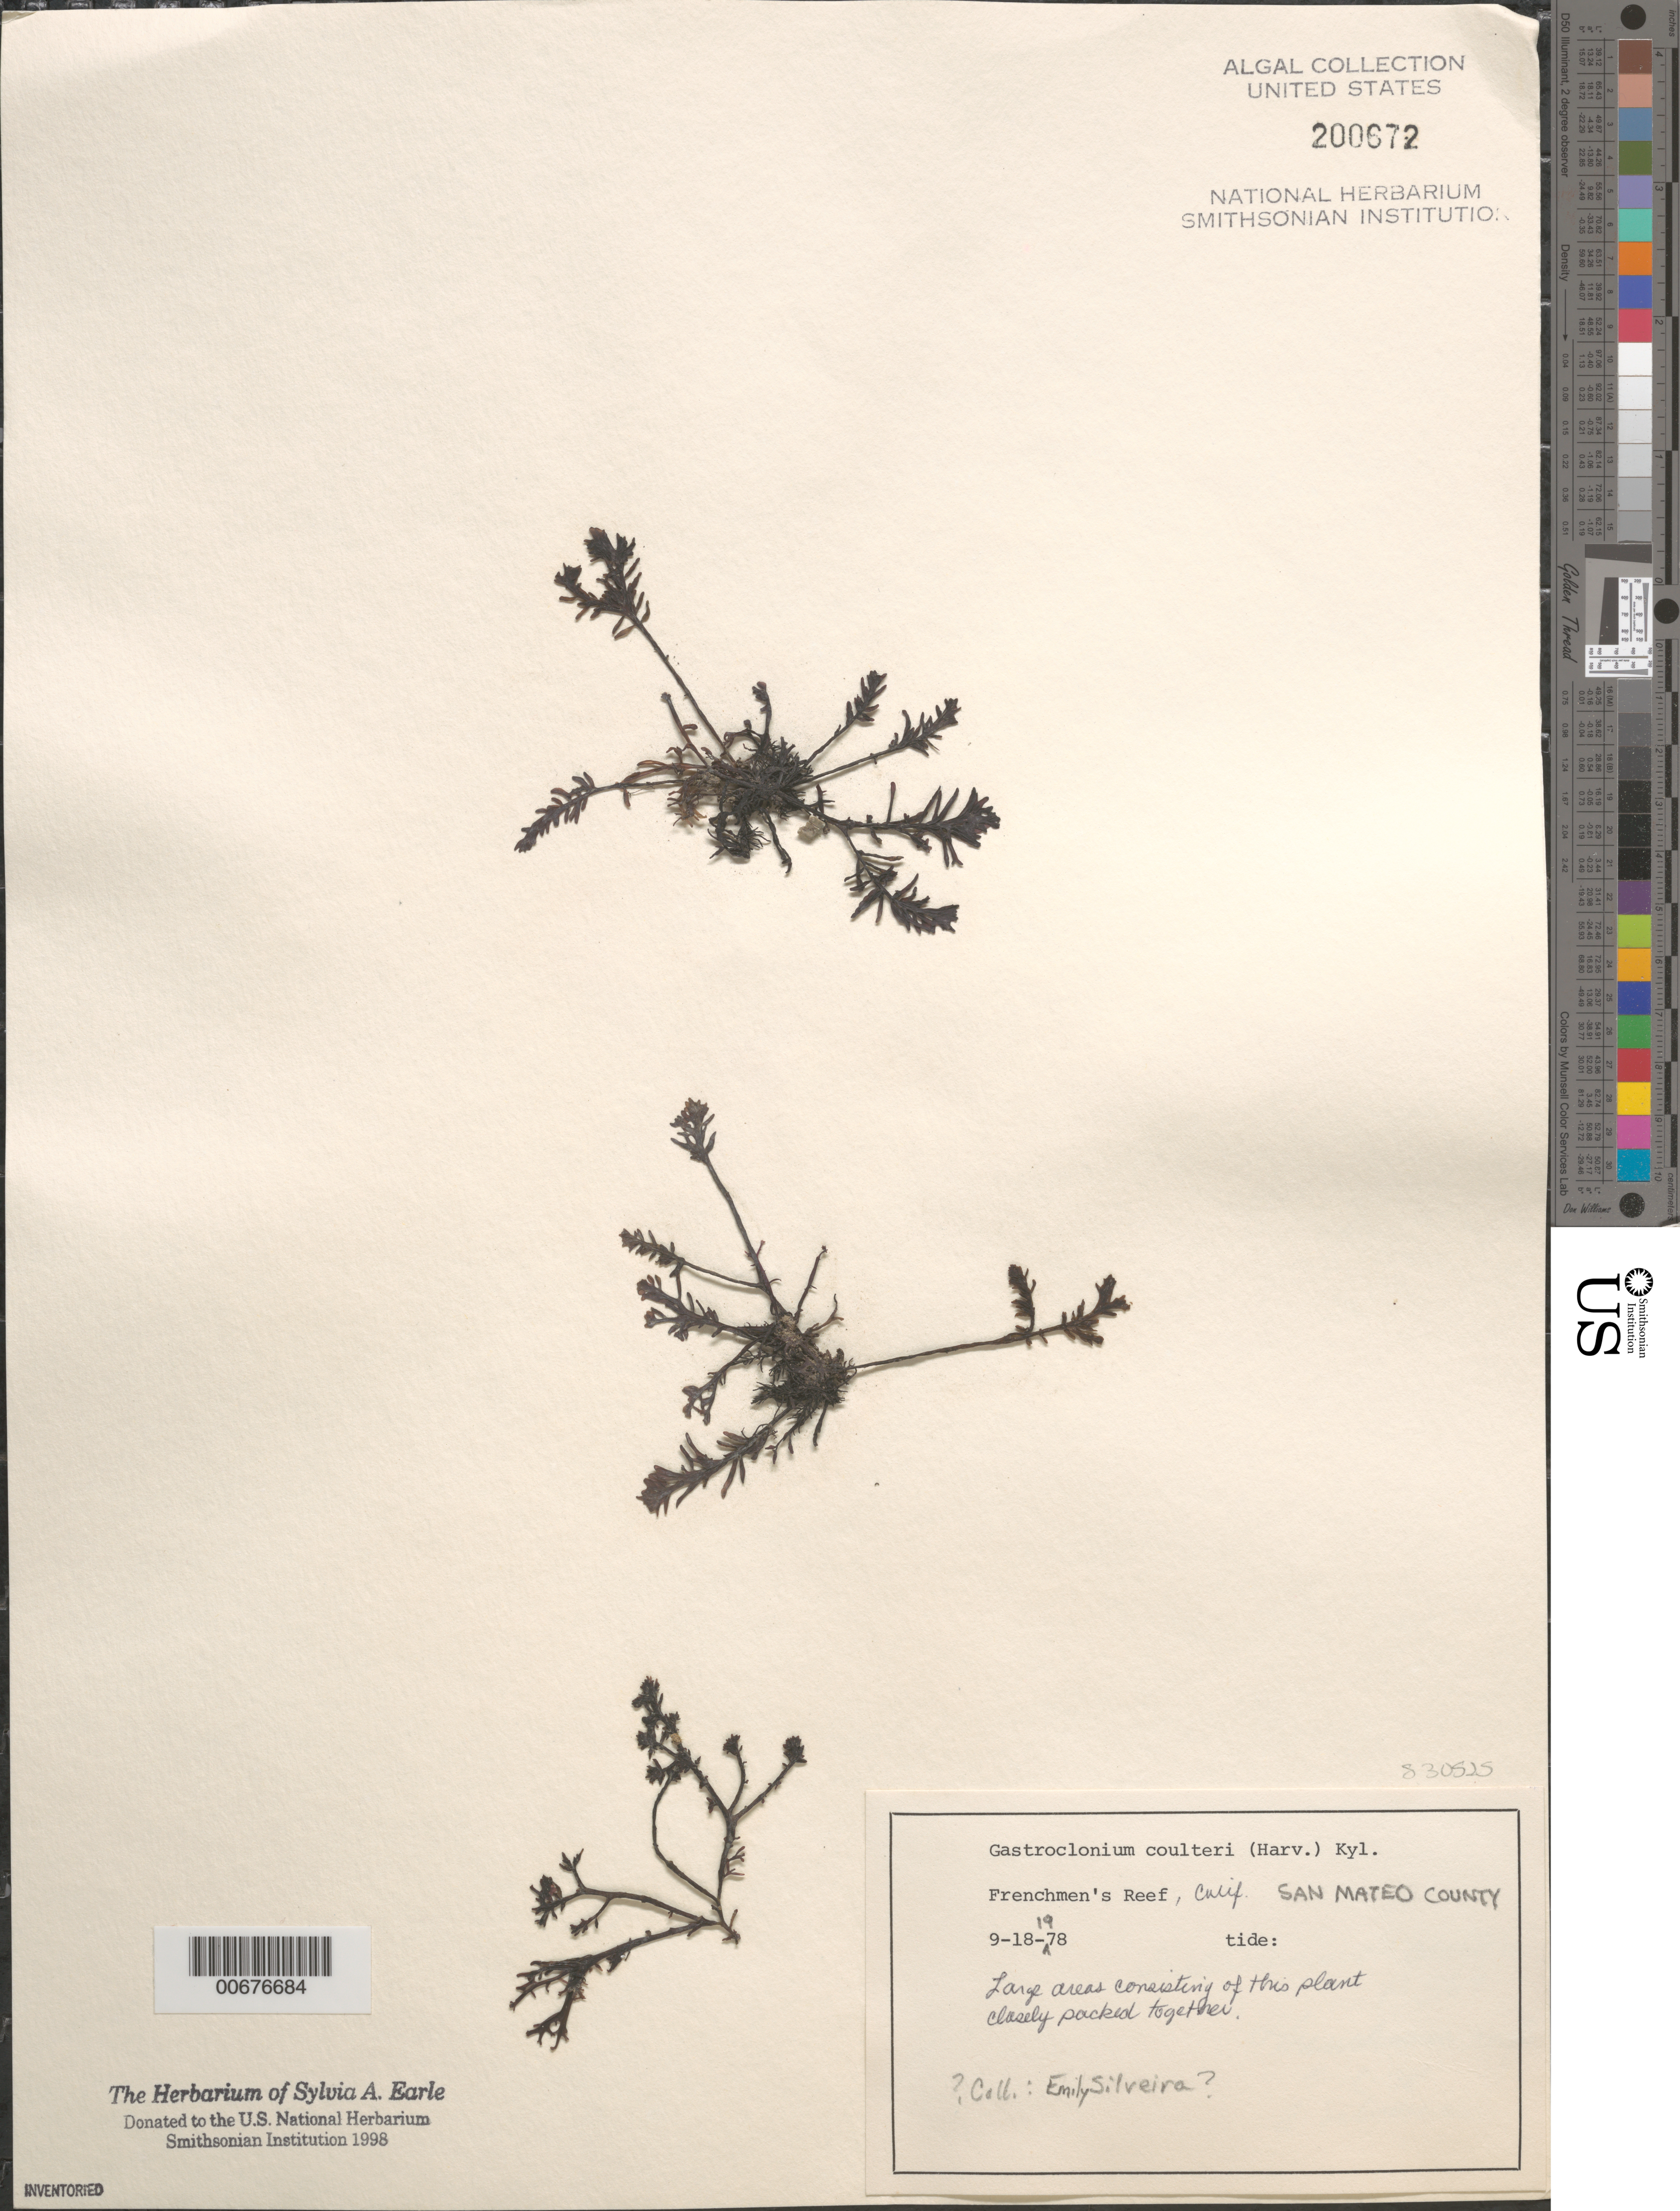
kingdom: Plantae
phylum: Rhodophyta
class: Florideophyceae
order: Rhodymeniales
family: Champiaceae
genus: Neogastroclonium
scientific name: Neogastroclonium subarticulatum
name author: (Turner) L. Le Gall et al.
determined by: Algae name updating Project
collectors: E. A. Silveira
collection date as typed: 18 Sep 1978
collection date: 1978-09-18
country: United States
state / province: California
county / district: San Mateo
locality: Frenchmans Reef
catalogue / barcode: US 200672